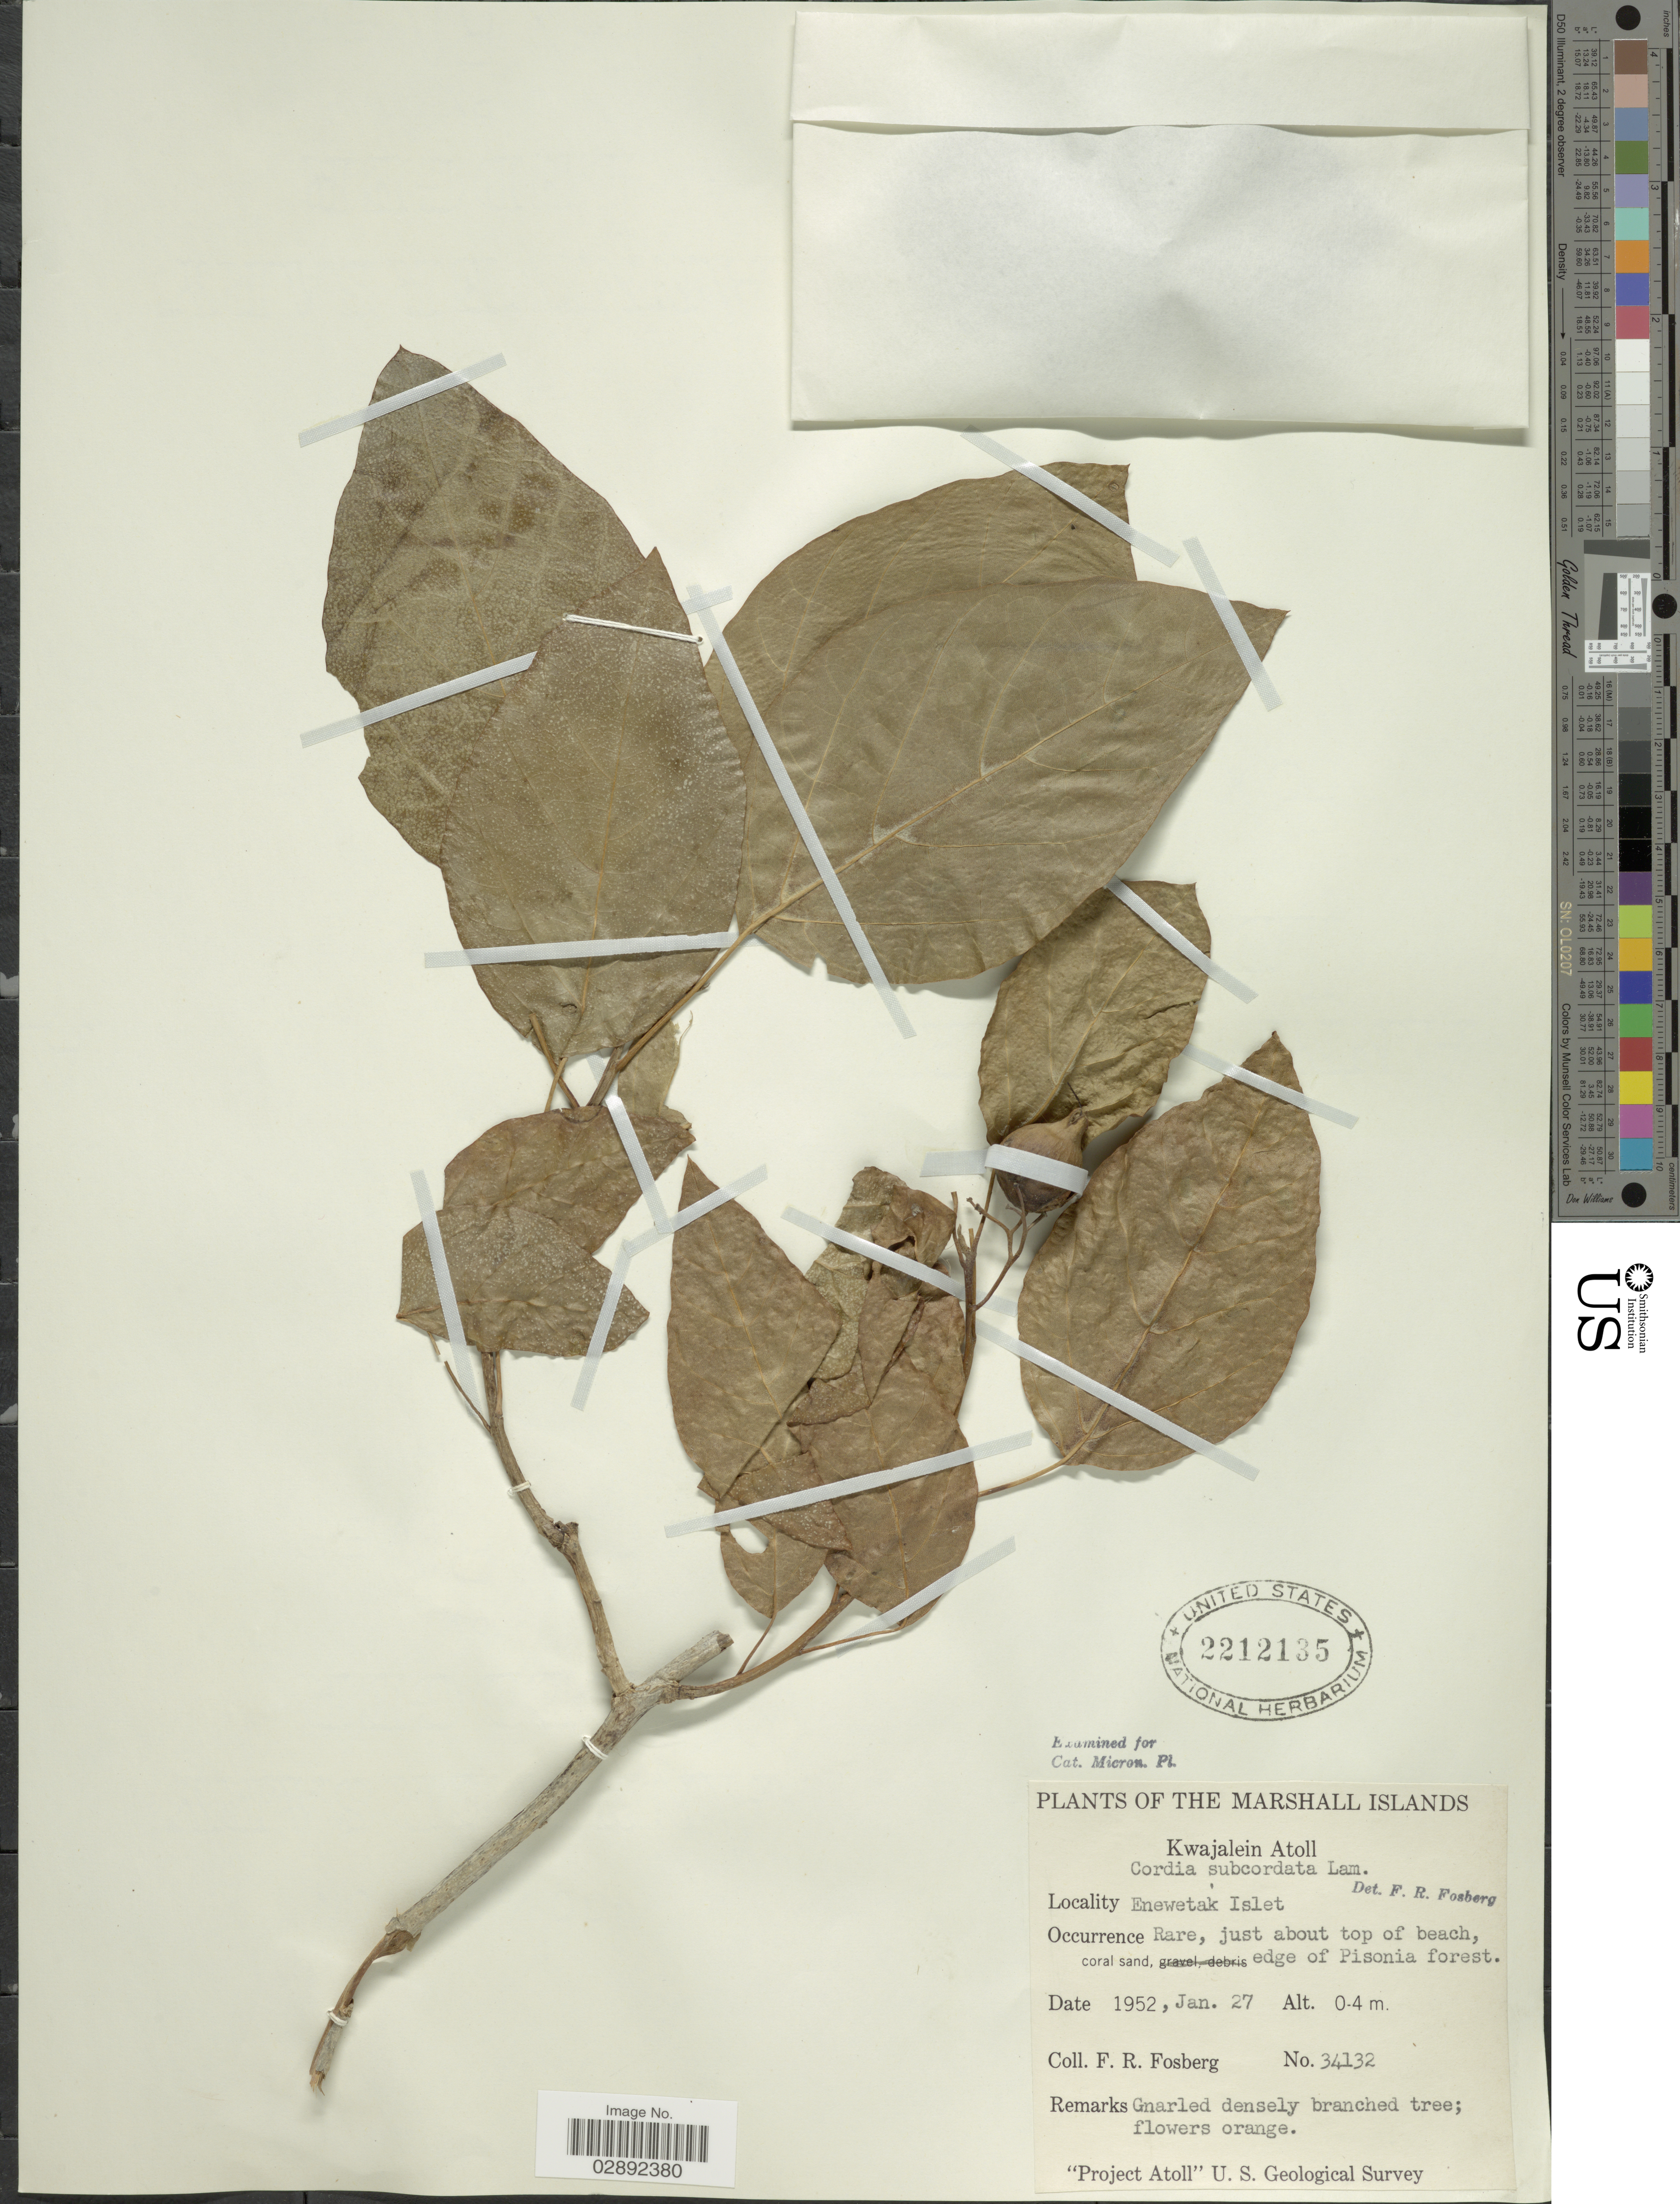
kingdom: Plantae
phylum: Tracheophyta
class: Magnoliopsida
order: Boraginales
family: Cordiaceae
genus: Cordia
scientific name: Cordia subcordata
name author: Lam.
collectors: F. R. Fosberg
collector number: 34132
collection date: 1952-01-27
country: Marshall Islands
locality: Marshall Islands. Kwajalein Atoll. Enewetak Islet. Edge of Pisonia forest.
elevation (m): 0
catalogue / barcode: US 2212135